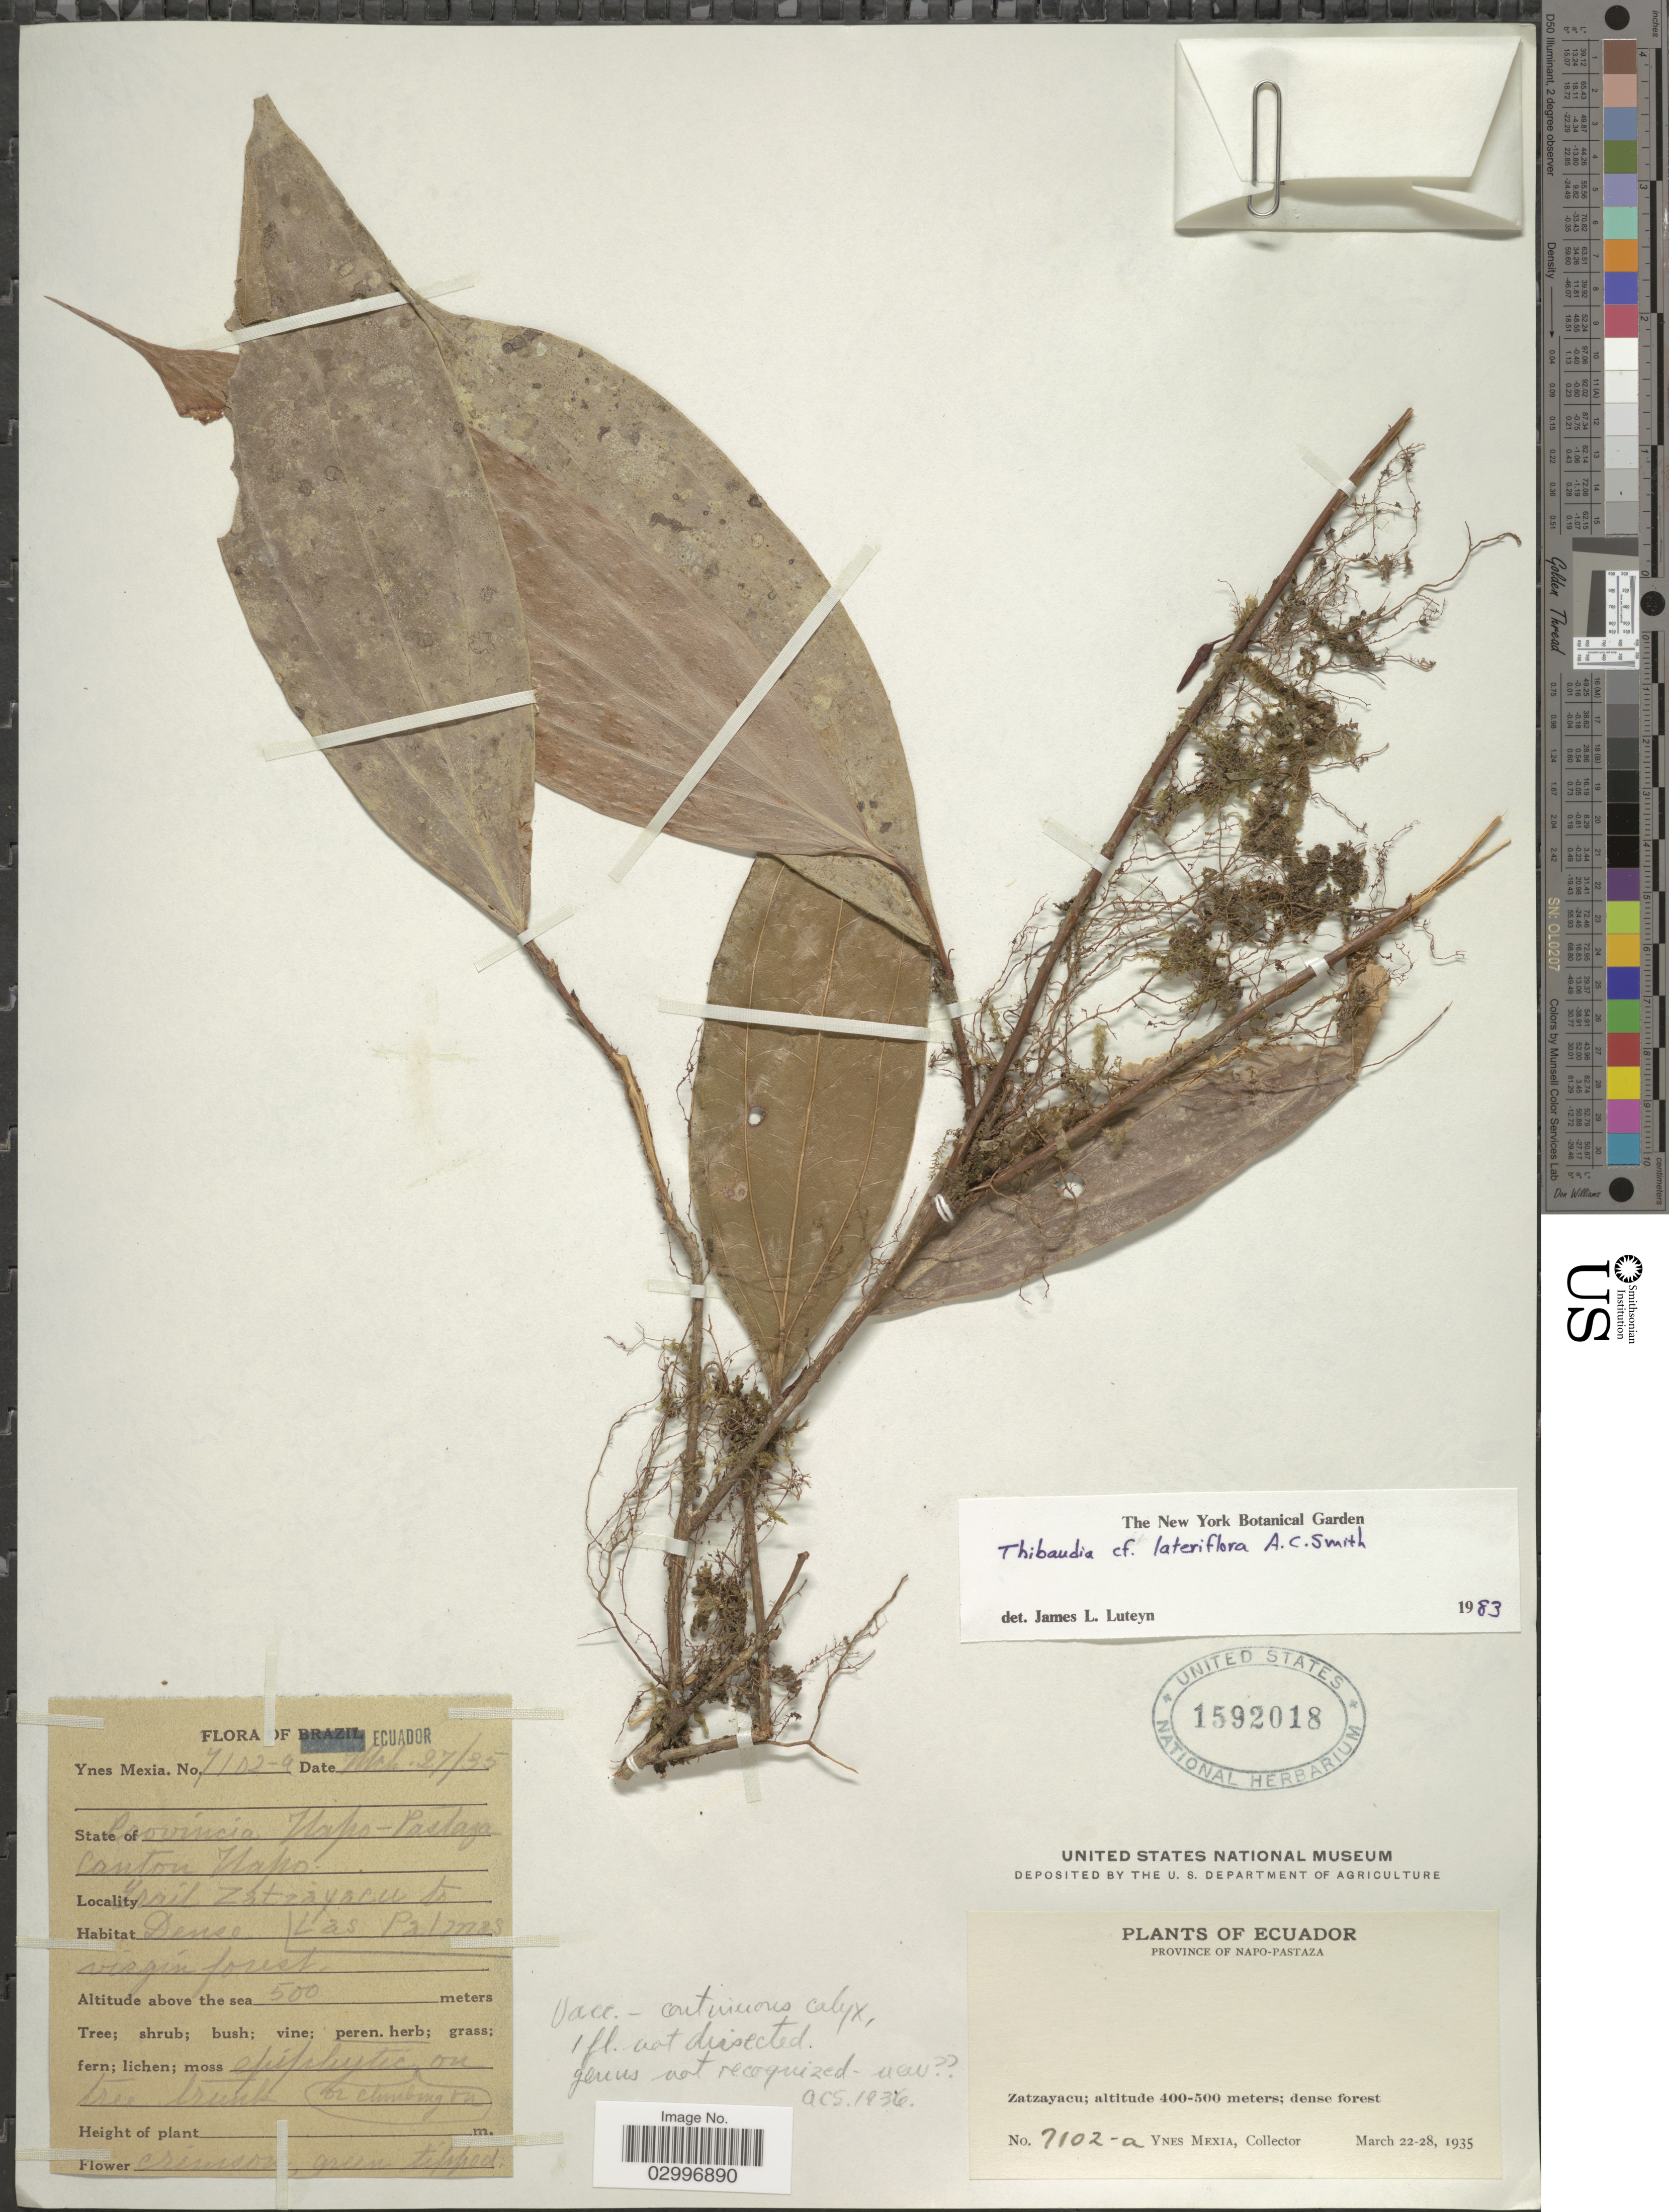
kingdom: Plantae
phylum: Tracheophyta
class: Magnoliopsida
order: Ericales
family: Ericaceae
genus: Thibaudia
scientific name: Thibaudia lateriflora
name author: A.C. Sm.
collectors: Y. Mexia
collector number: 7102-a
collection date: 1935-03-22/1935-03-28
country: Ecuador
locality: Provincia Napo-Pastaza, Canton Napo. Trao; Zatzayacu to Las Palmas.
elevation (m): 500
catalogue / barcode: US 1592018